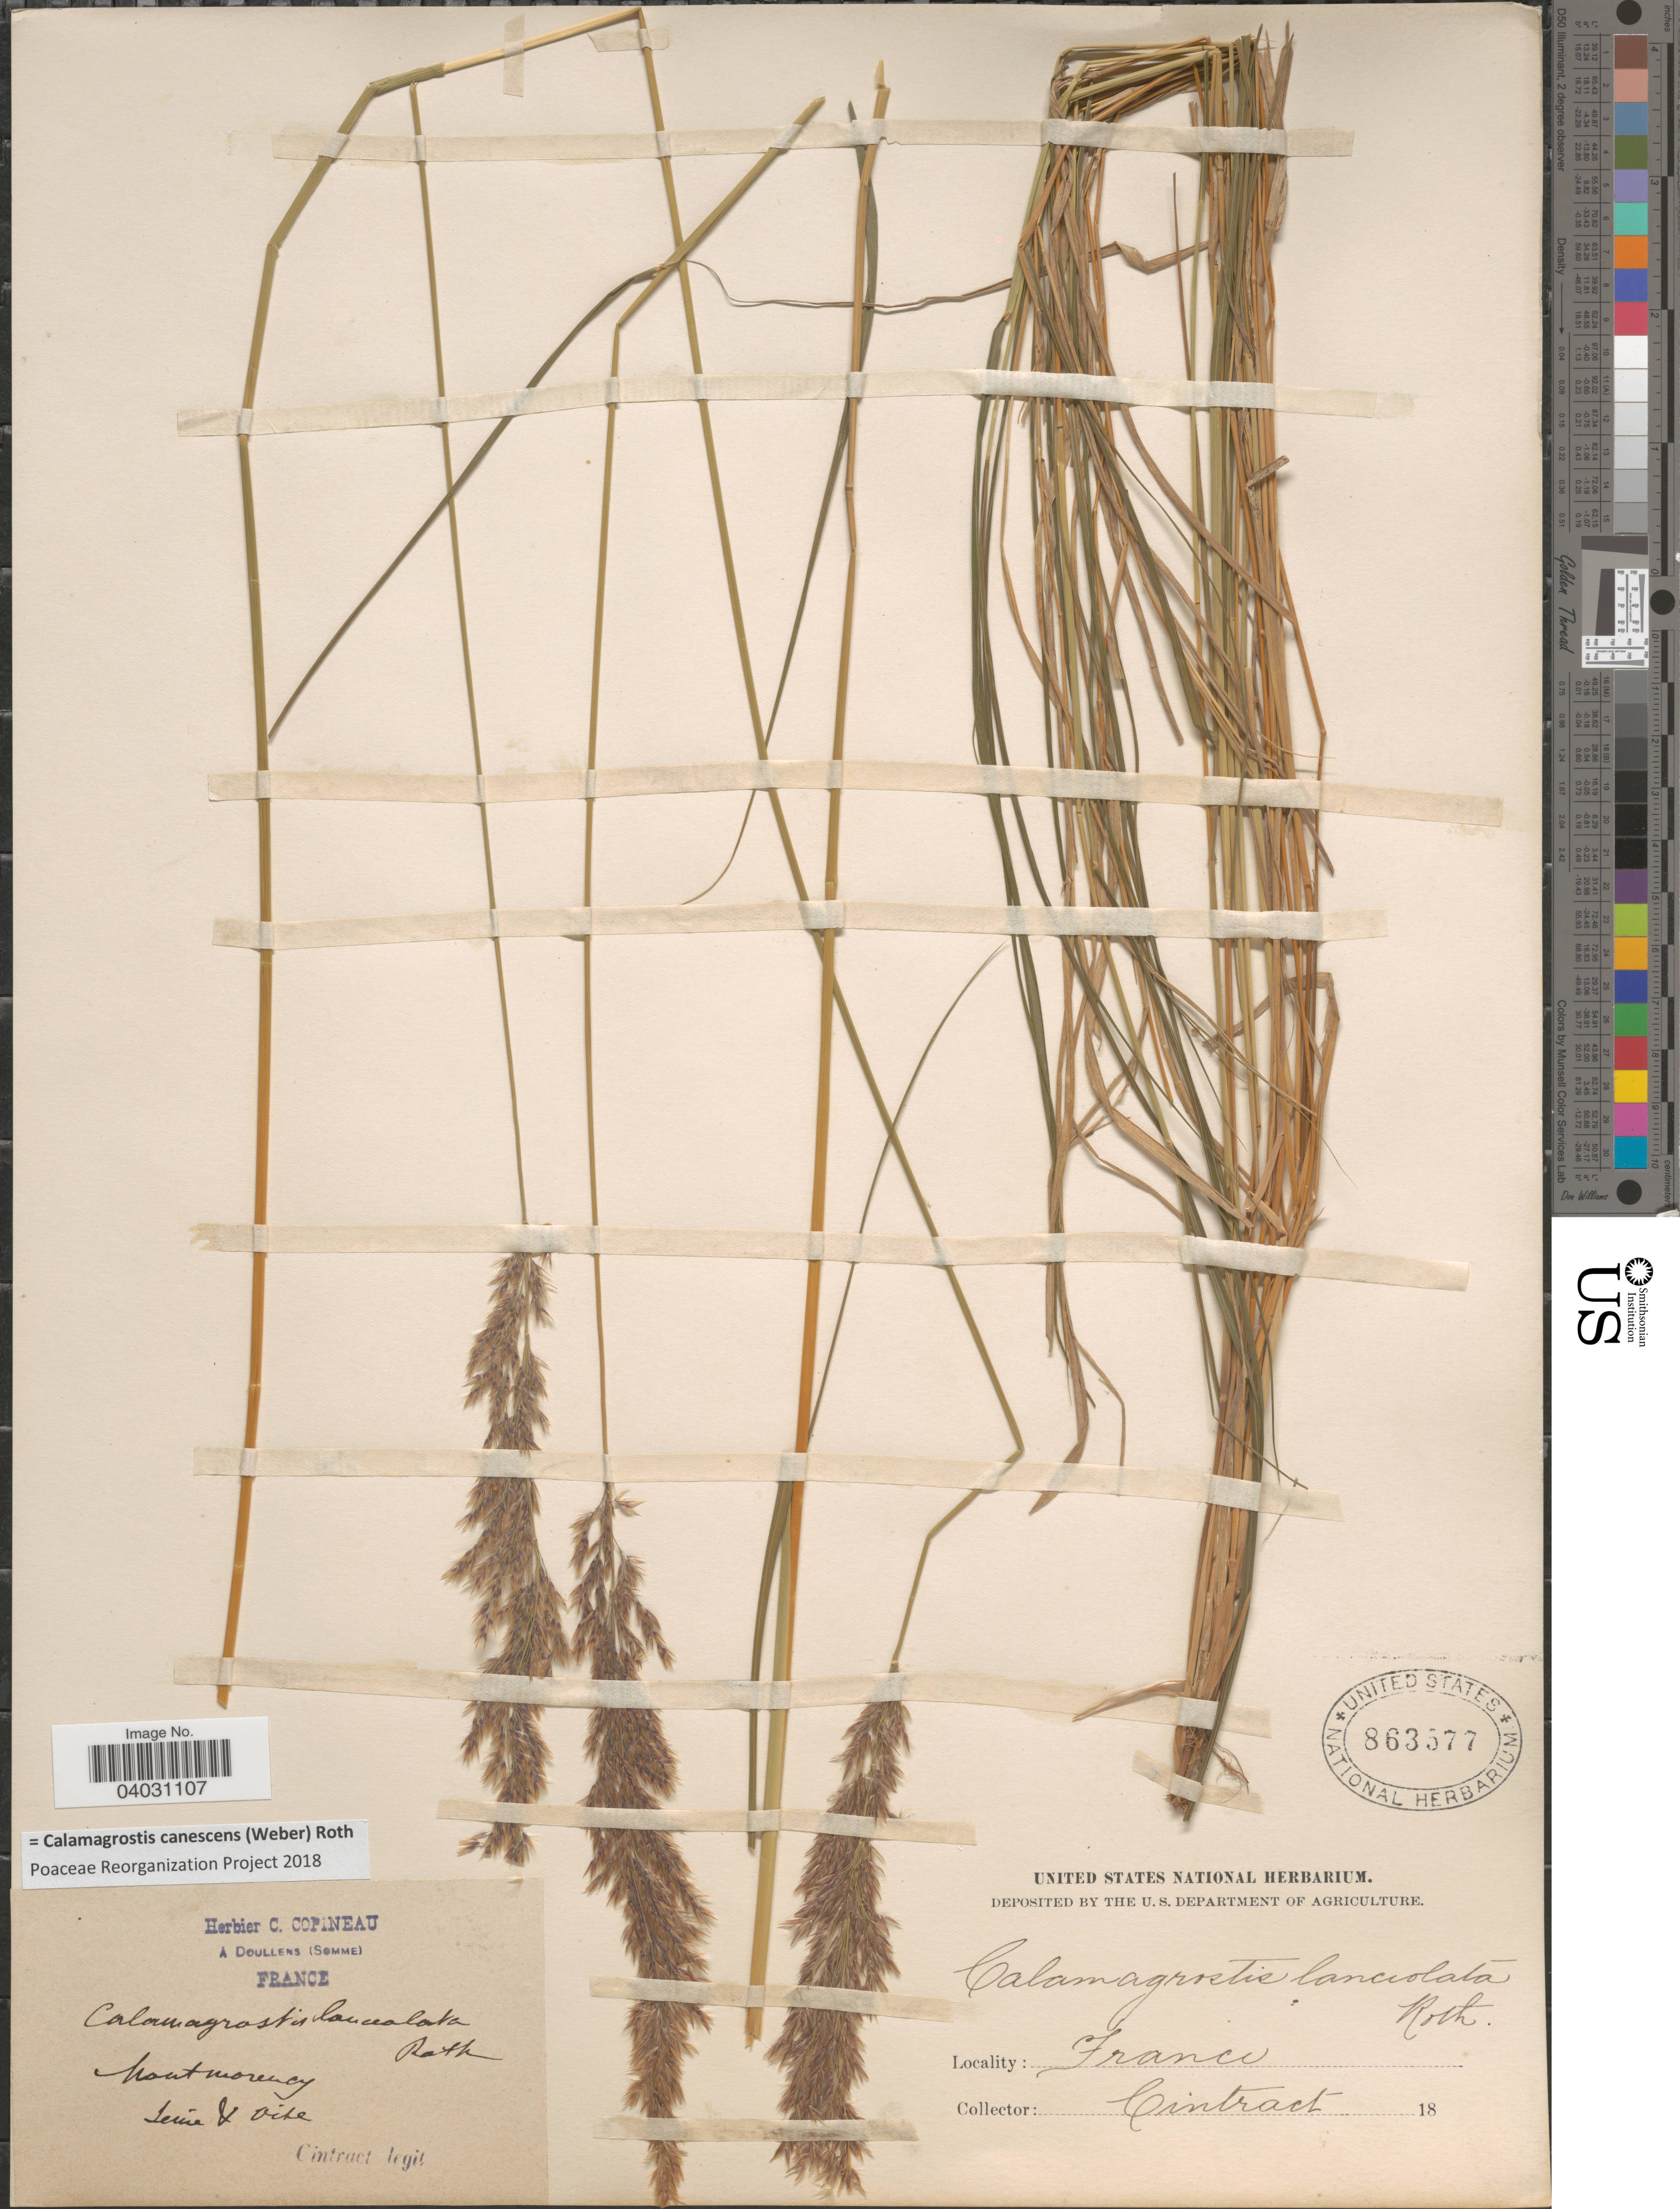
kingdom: Plantae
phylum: Tracheophyta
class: Liliopsida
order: Poales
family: Poaceae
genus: Calamagrostis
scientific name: Calamagrostis canescens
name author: (G.H. Weber) Roth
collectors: Cintract, --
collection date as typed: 18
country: France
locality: Montmorency. Seine & Oise.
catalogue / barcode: US 863577